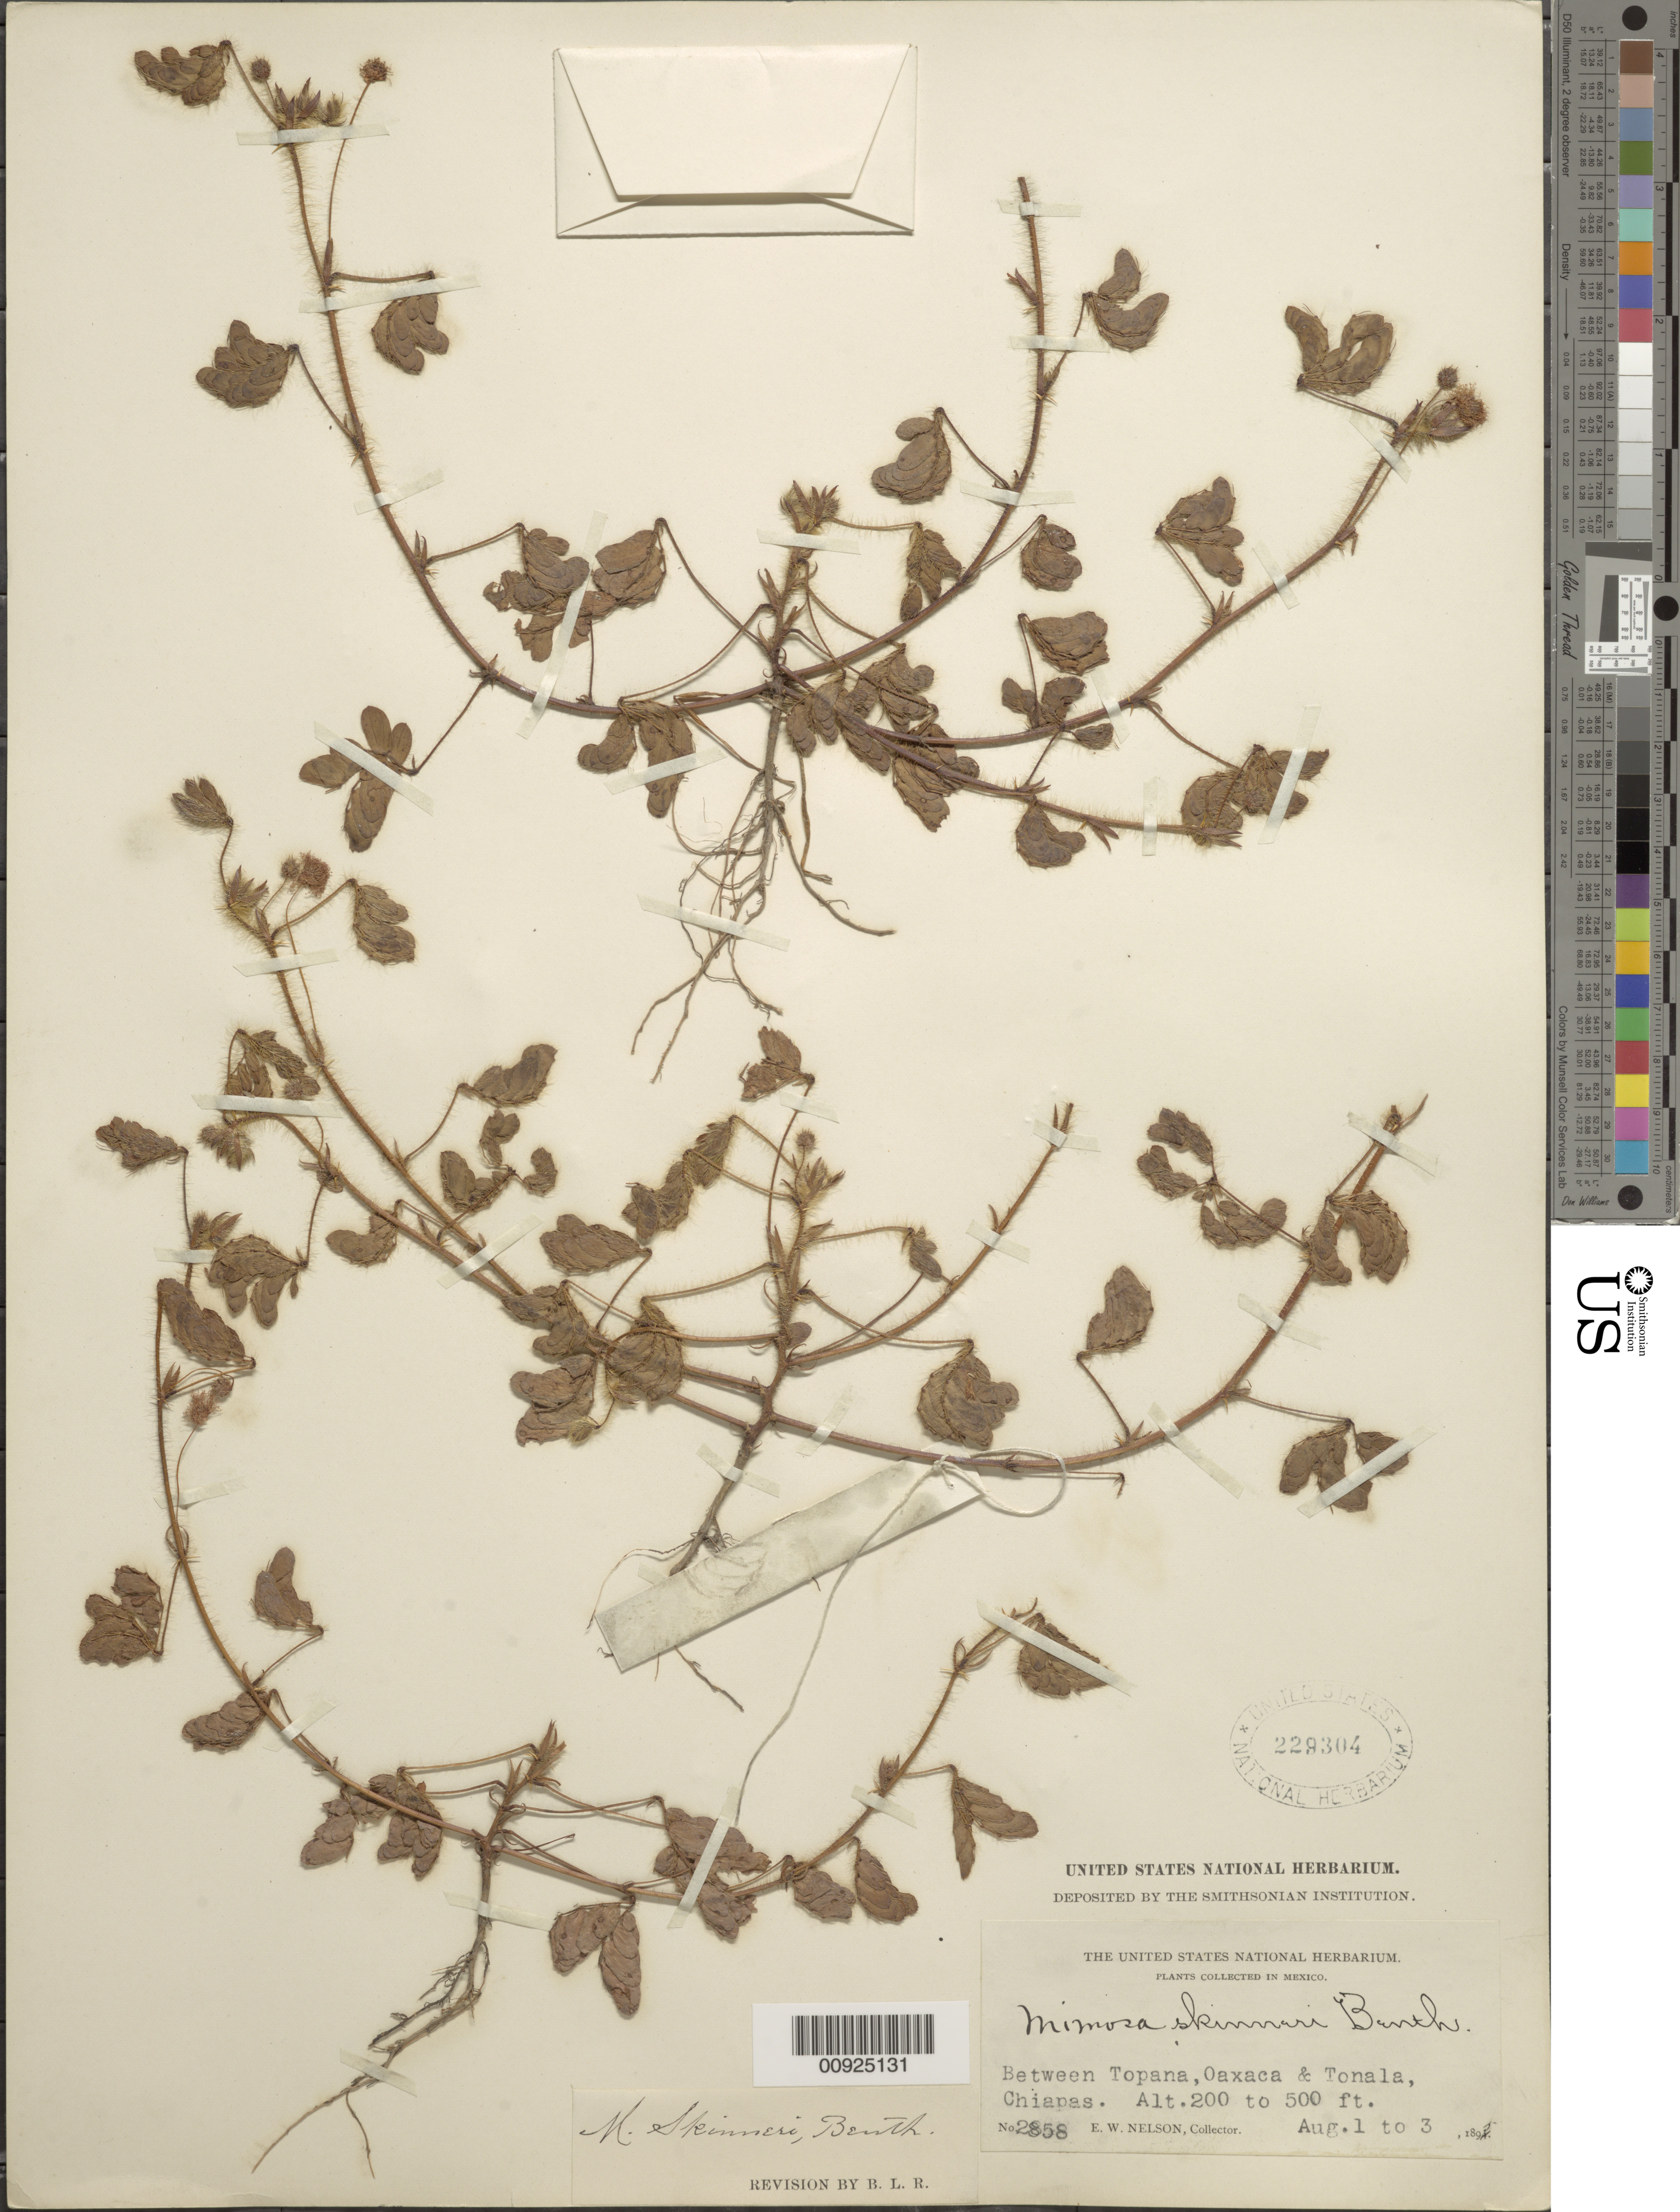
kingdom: Plantae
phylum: Tracheophyta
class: Magnoliopsida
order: Fabales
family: Fabaceae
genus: Mimosa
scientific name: Mimosa skinneri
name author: Benth.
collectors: E. W. Nelson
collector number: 2858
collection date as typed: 01 Aug 1895 to 03 Aug 1895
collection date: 1895-08-01/1895-08-03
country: Mexico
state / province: Chiapas / Oaxaca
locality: Between Topana, Oaxaca & Tonala, Chiapas.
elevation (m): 61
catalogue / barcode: US 229304